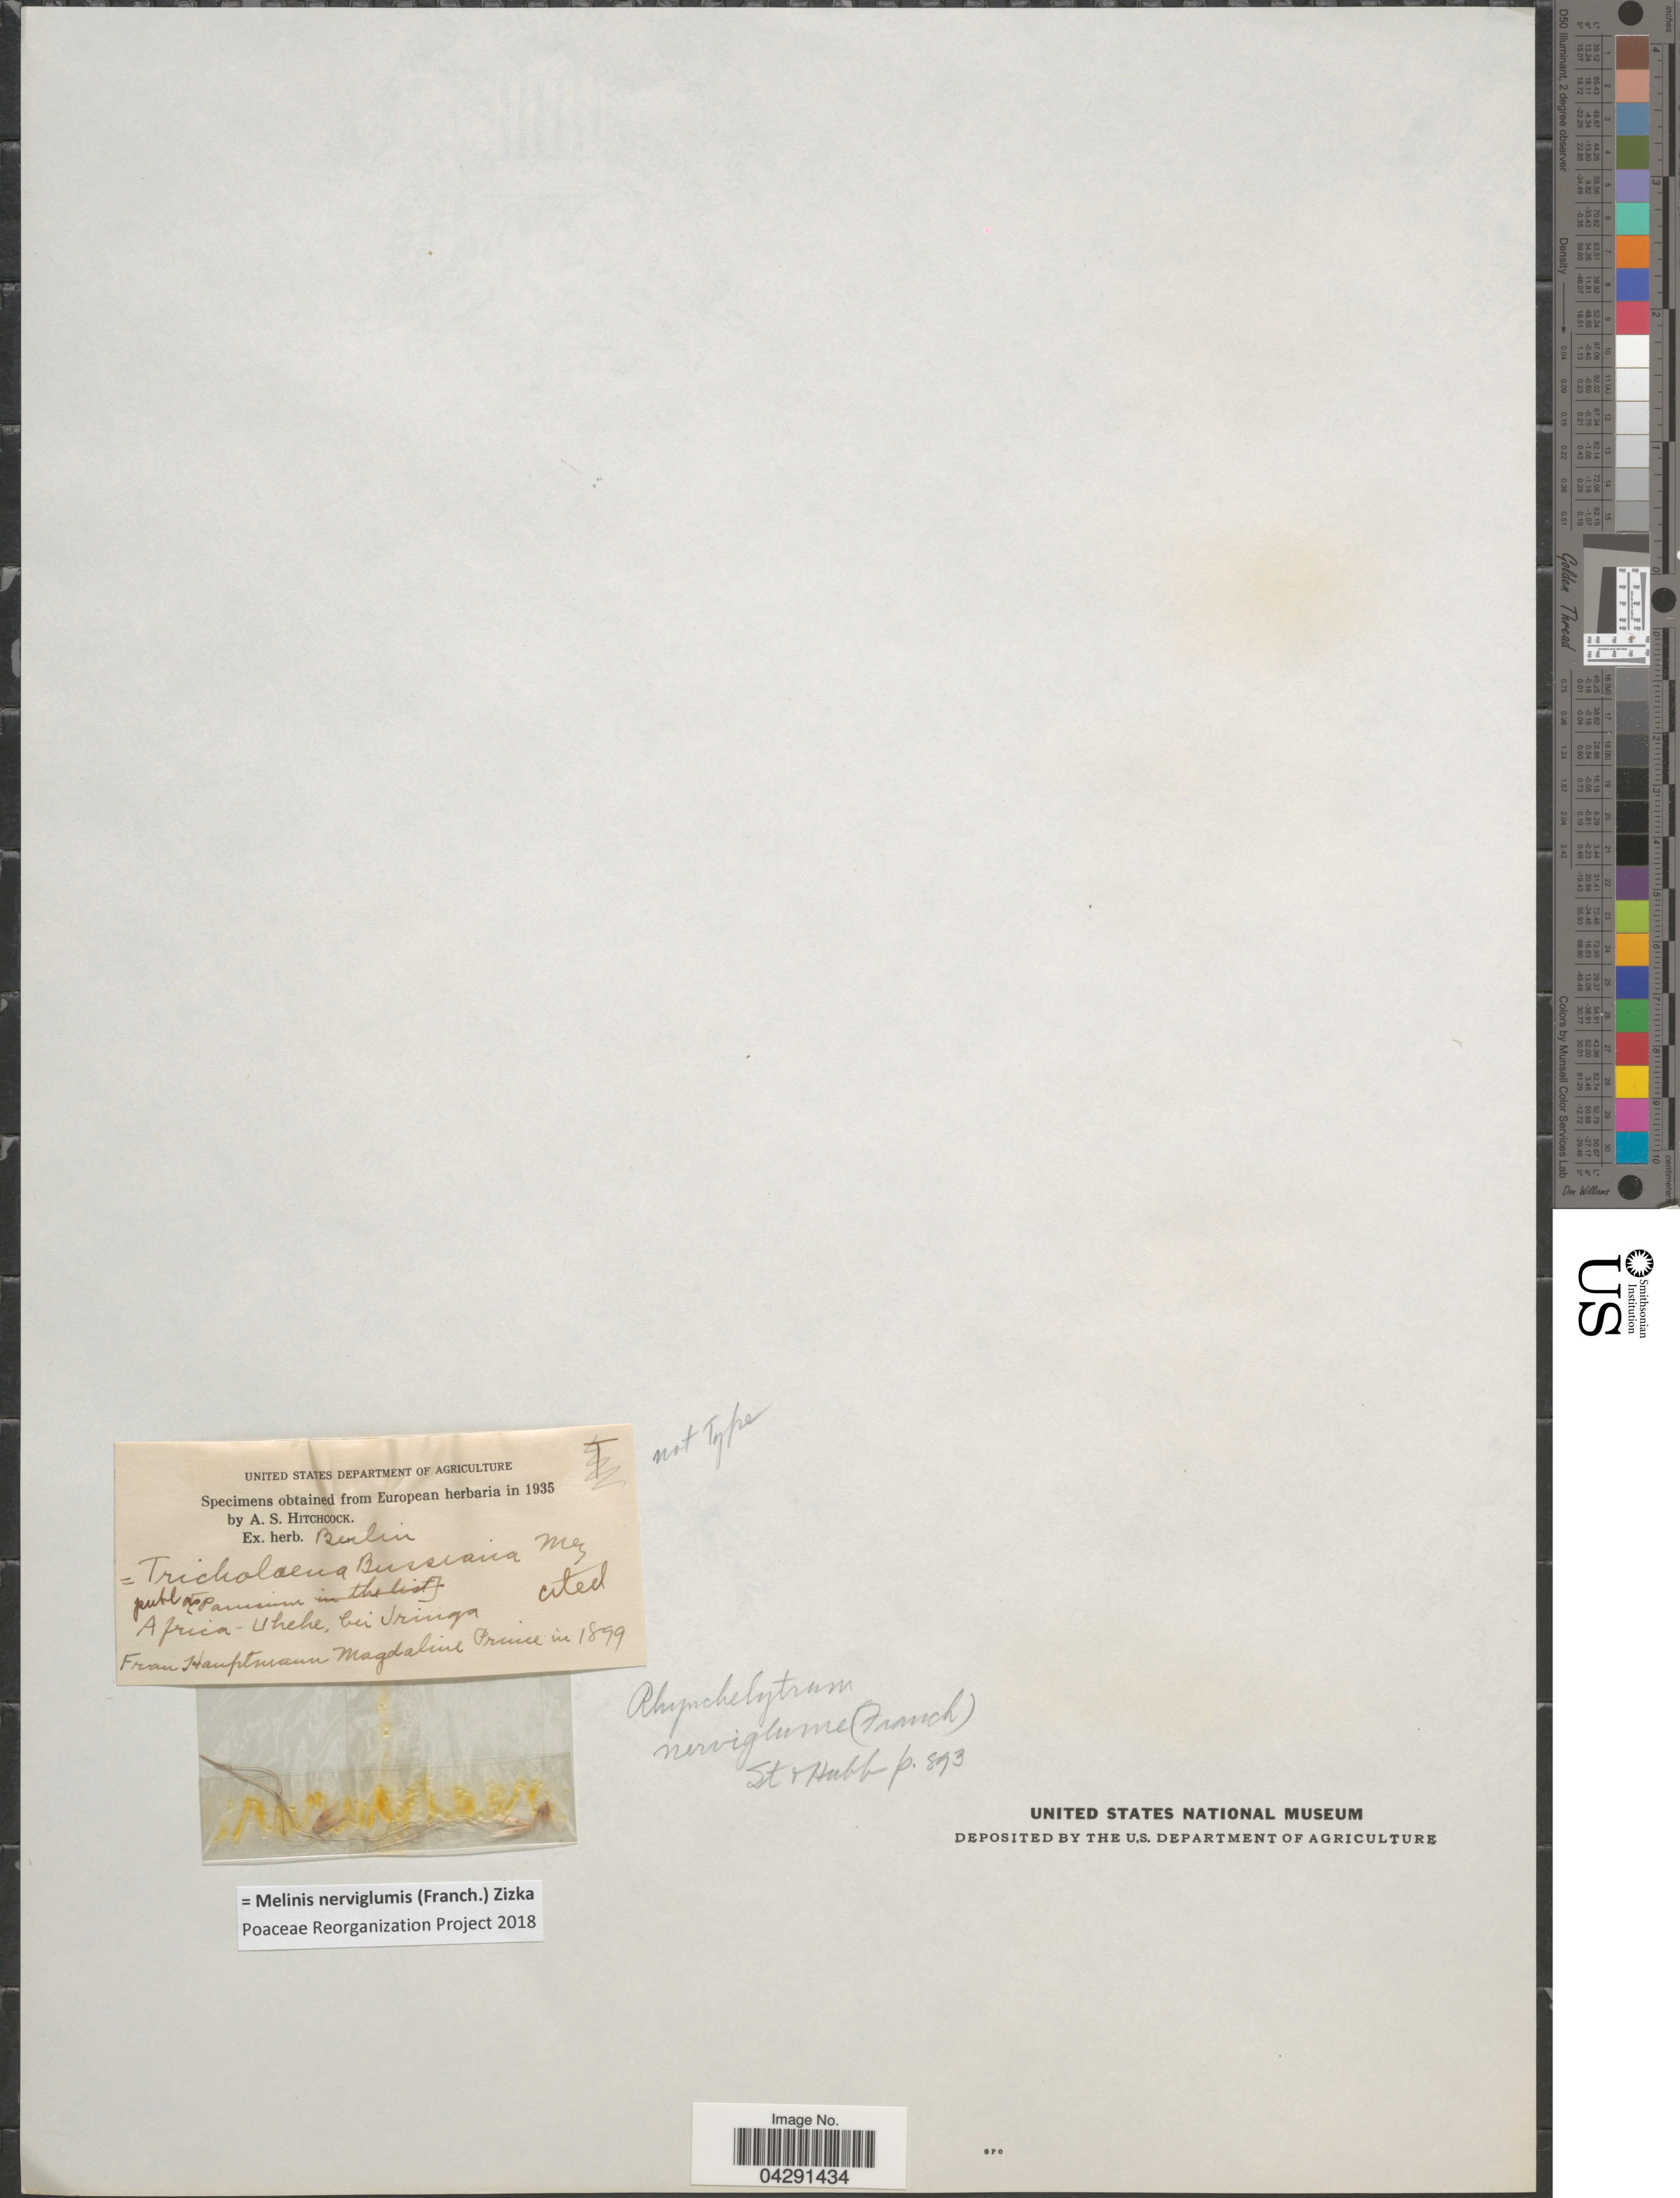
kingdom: Plantae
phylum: Tracheophyta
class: Liliopsida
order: Poales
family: Poaceae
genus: Melinis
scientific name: Melinis nerviglumis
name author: (Franch.) Zizka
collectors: ex herb. Berlin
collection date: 1899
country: Tanzania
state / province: Iringa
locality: Uhehe.